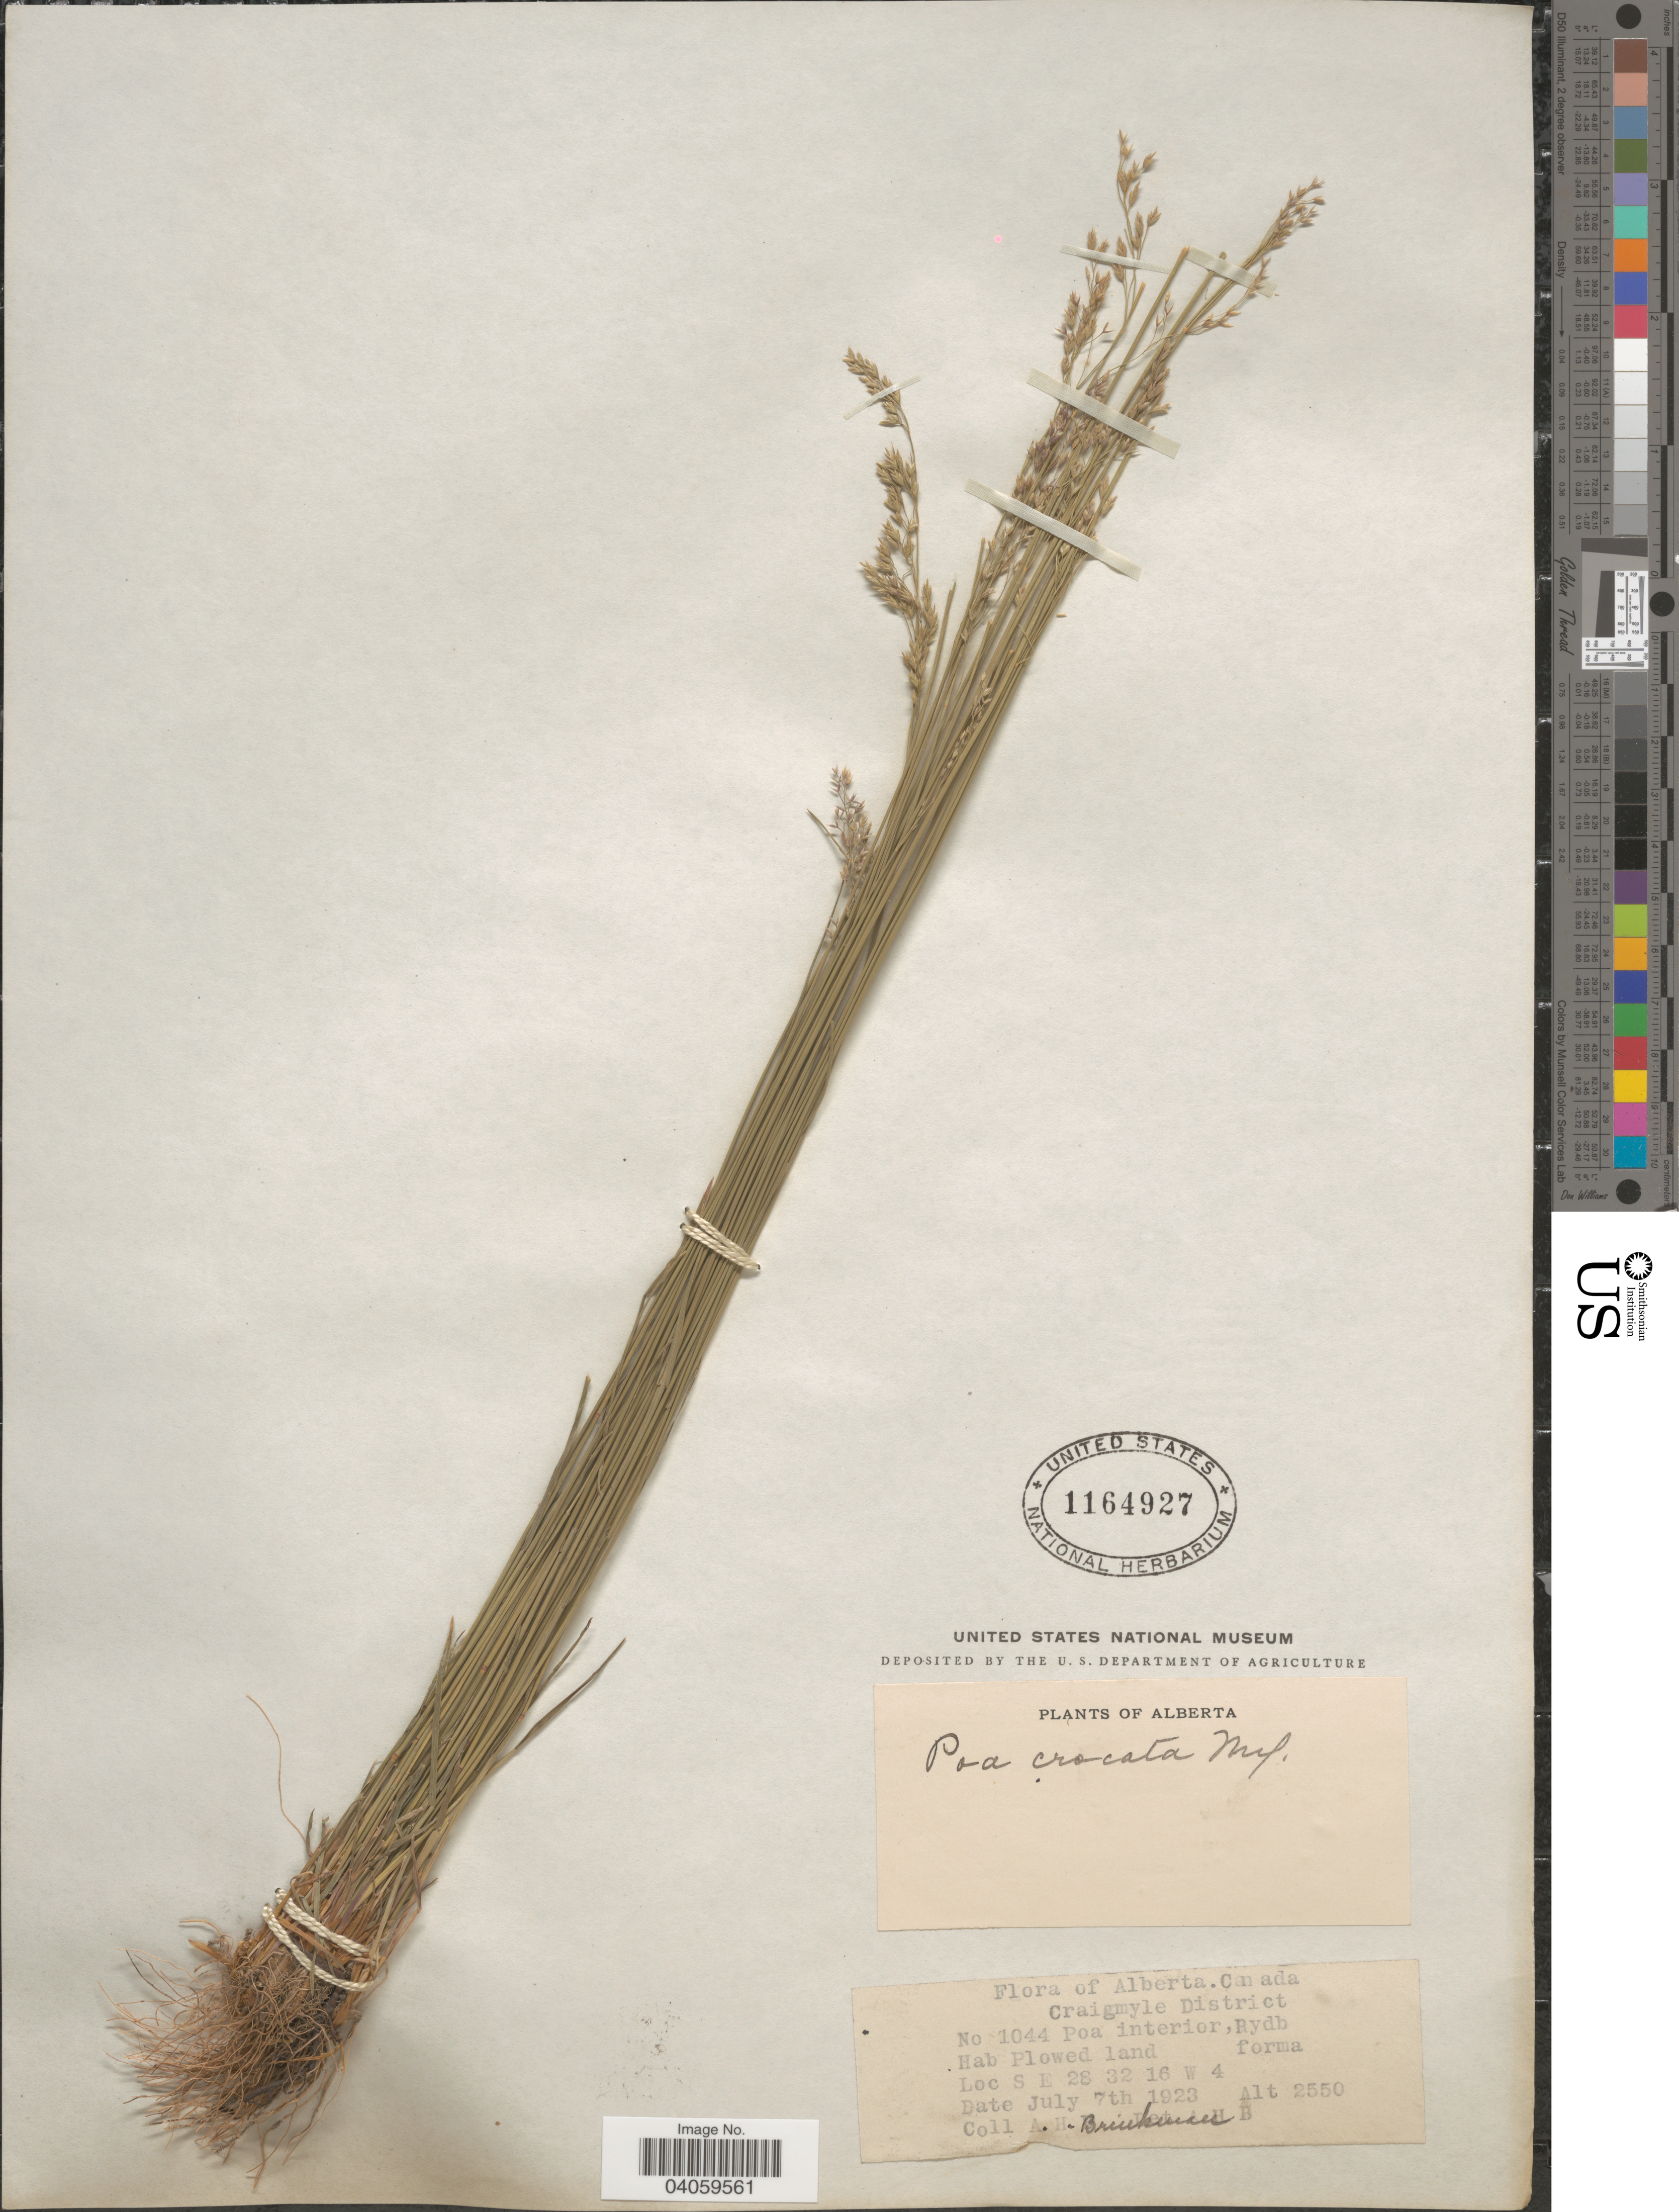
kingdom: Plantae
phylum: Tracheophyta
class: Liliopsida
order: Poales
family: Poaceae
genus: Poa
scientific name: Poa interior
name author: Rydb.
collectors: A. Brinkman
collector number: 1044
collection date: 1923-07-07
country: Canada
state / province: Alberta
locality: Craigmyle District. S E 28 32 16 W 4.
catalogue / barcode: US 1164927